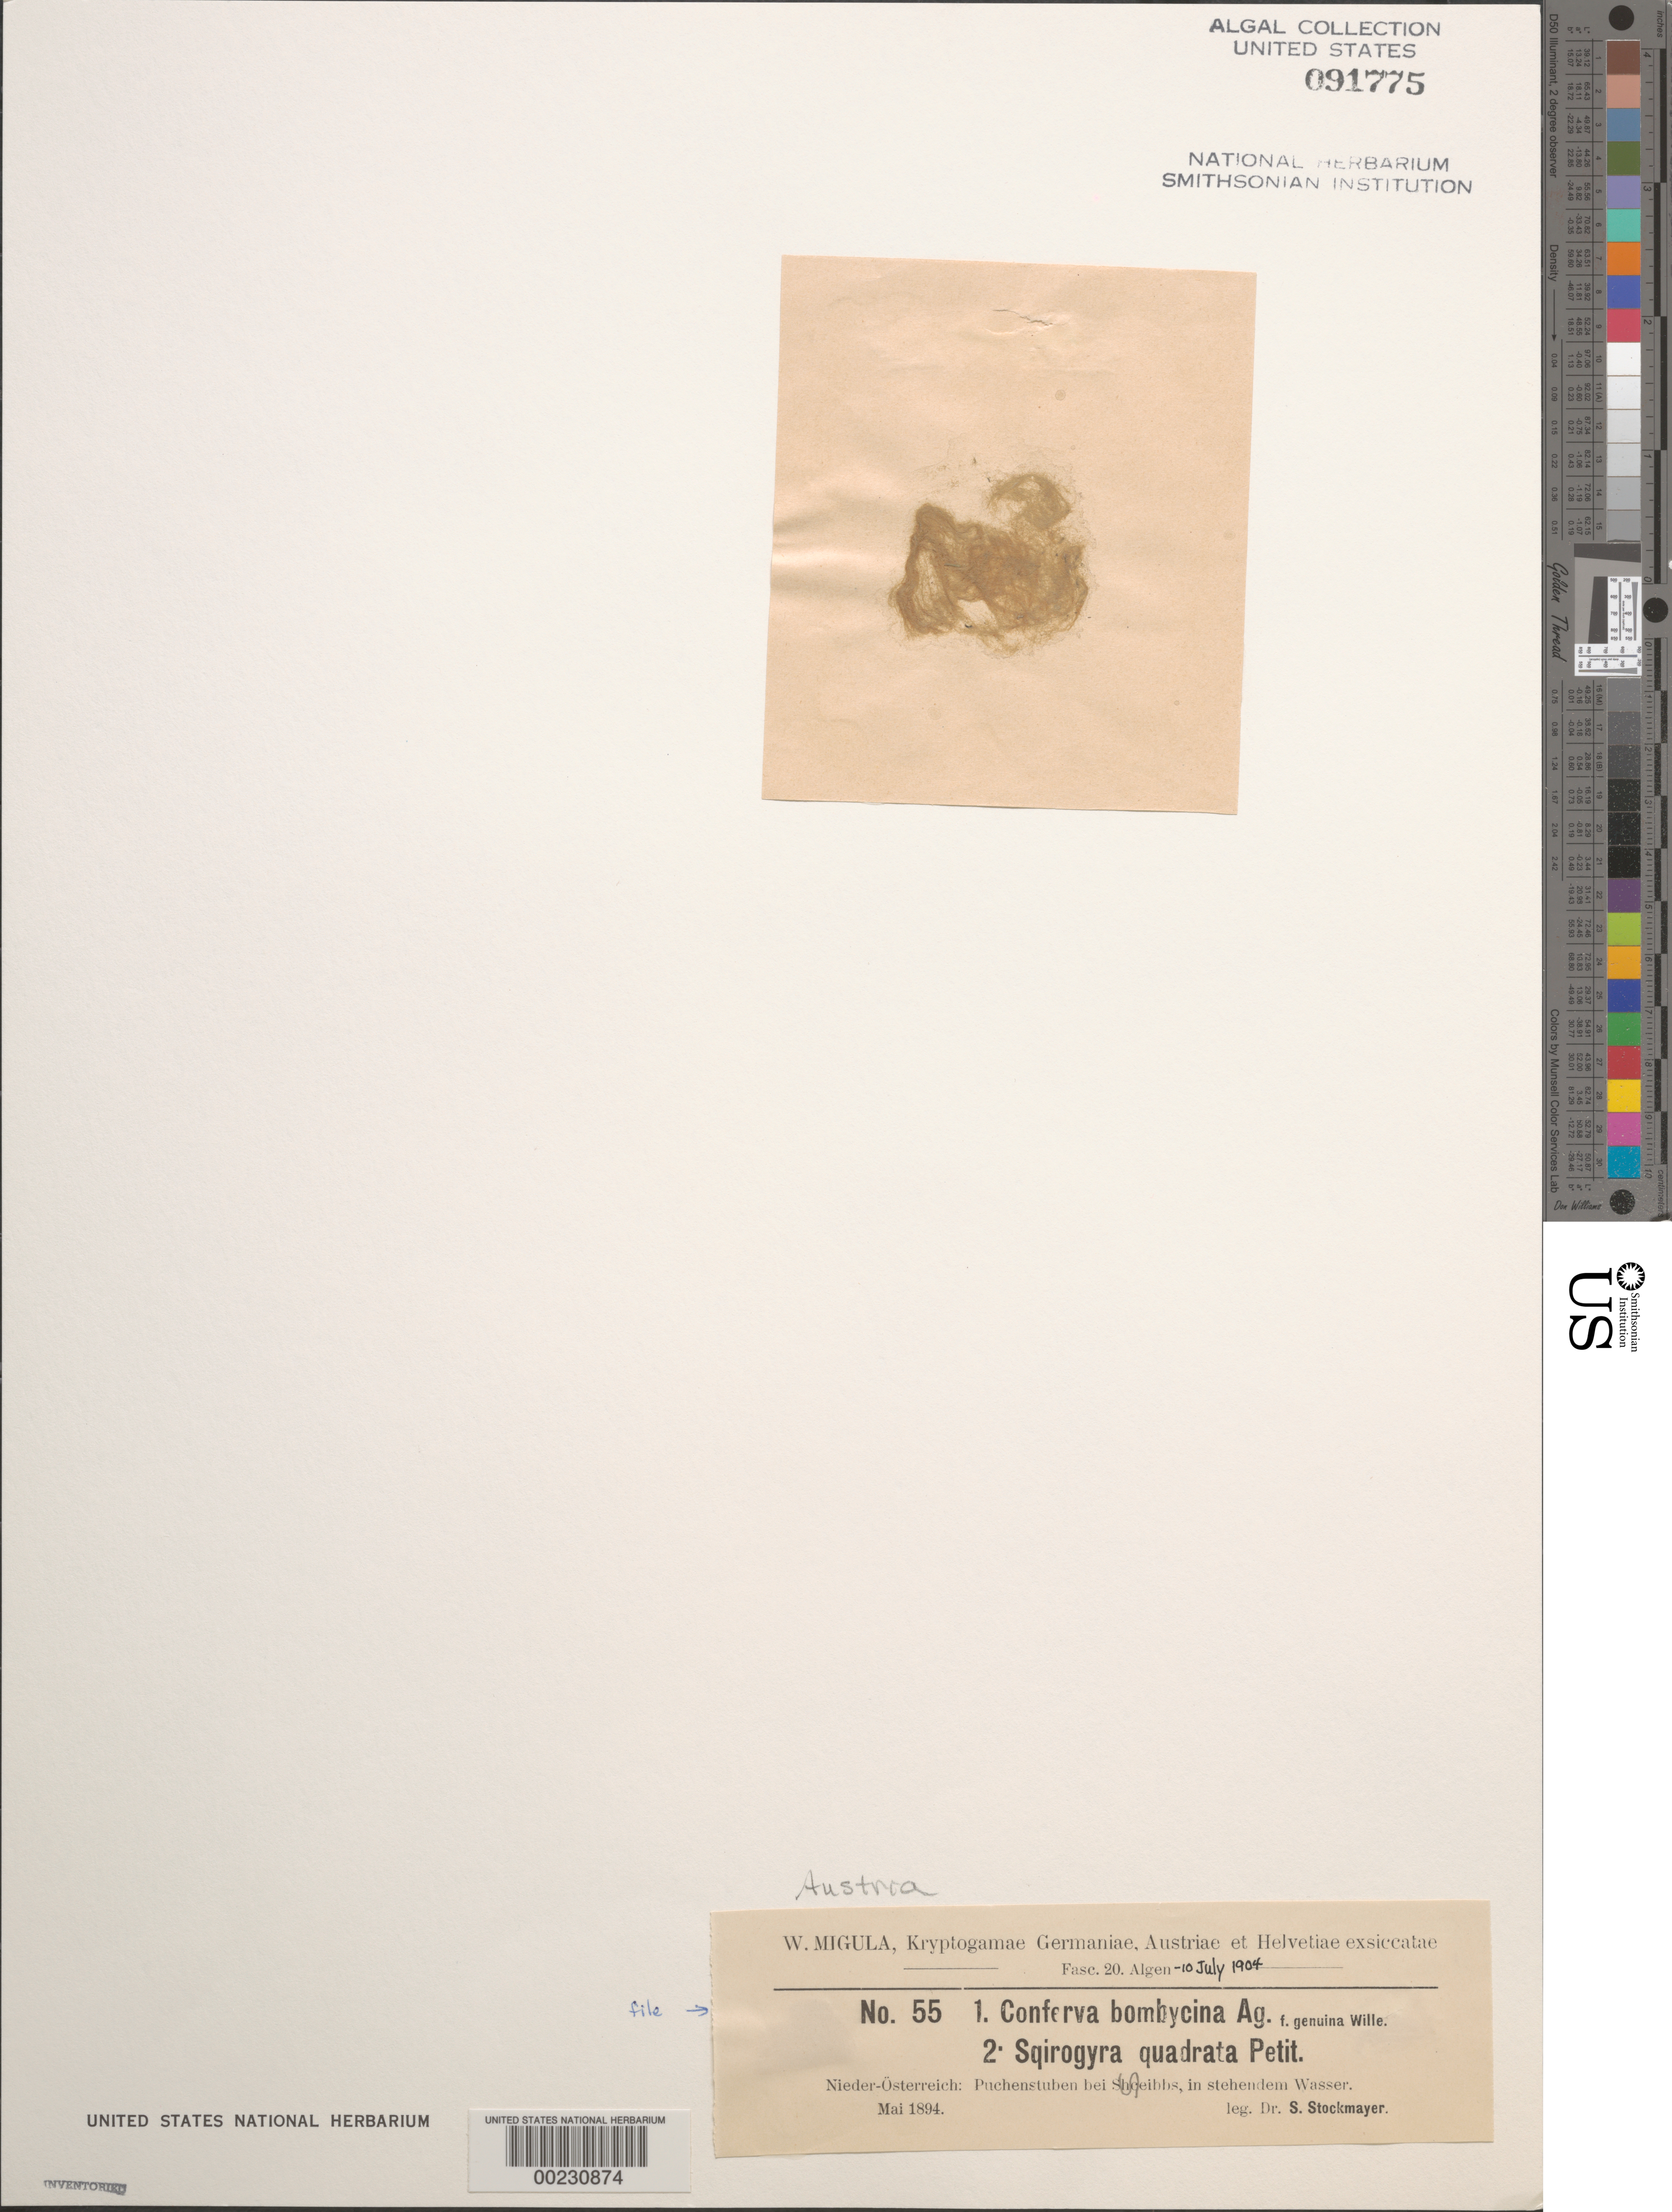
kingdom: Chromista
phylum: Ochrophyta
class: Xanthophyceae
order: Tribonematales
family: Tribonemataceae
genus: Tribonema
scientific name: Tribonema bombycina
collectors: S. Stockmayer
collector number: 55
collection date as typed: May 1894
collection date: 1894-05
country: Austria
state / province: Niederosterreich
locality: Puchenstuben near Scheibbs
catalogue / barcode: US 91775